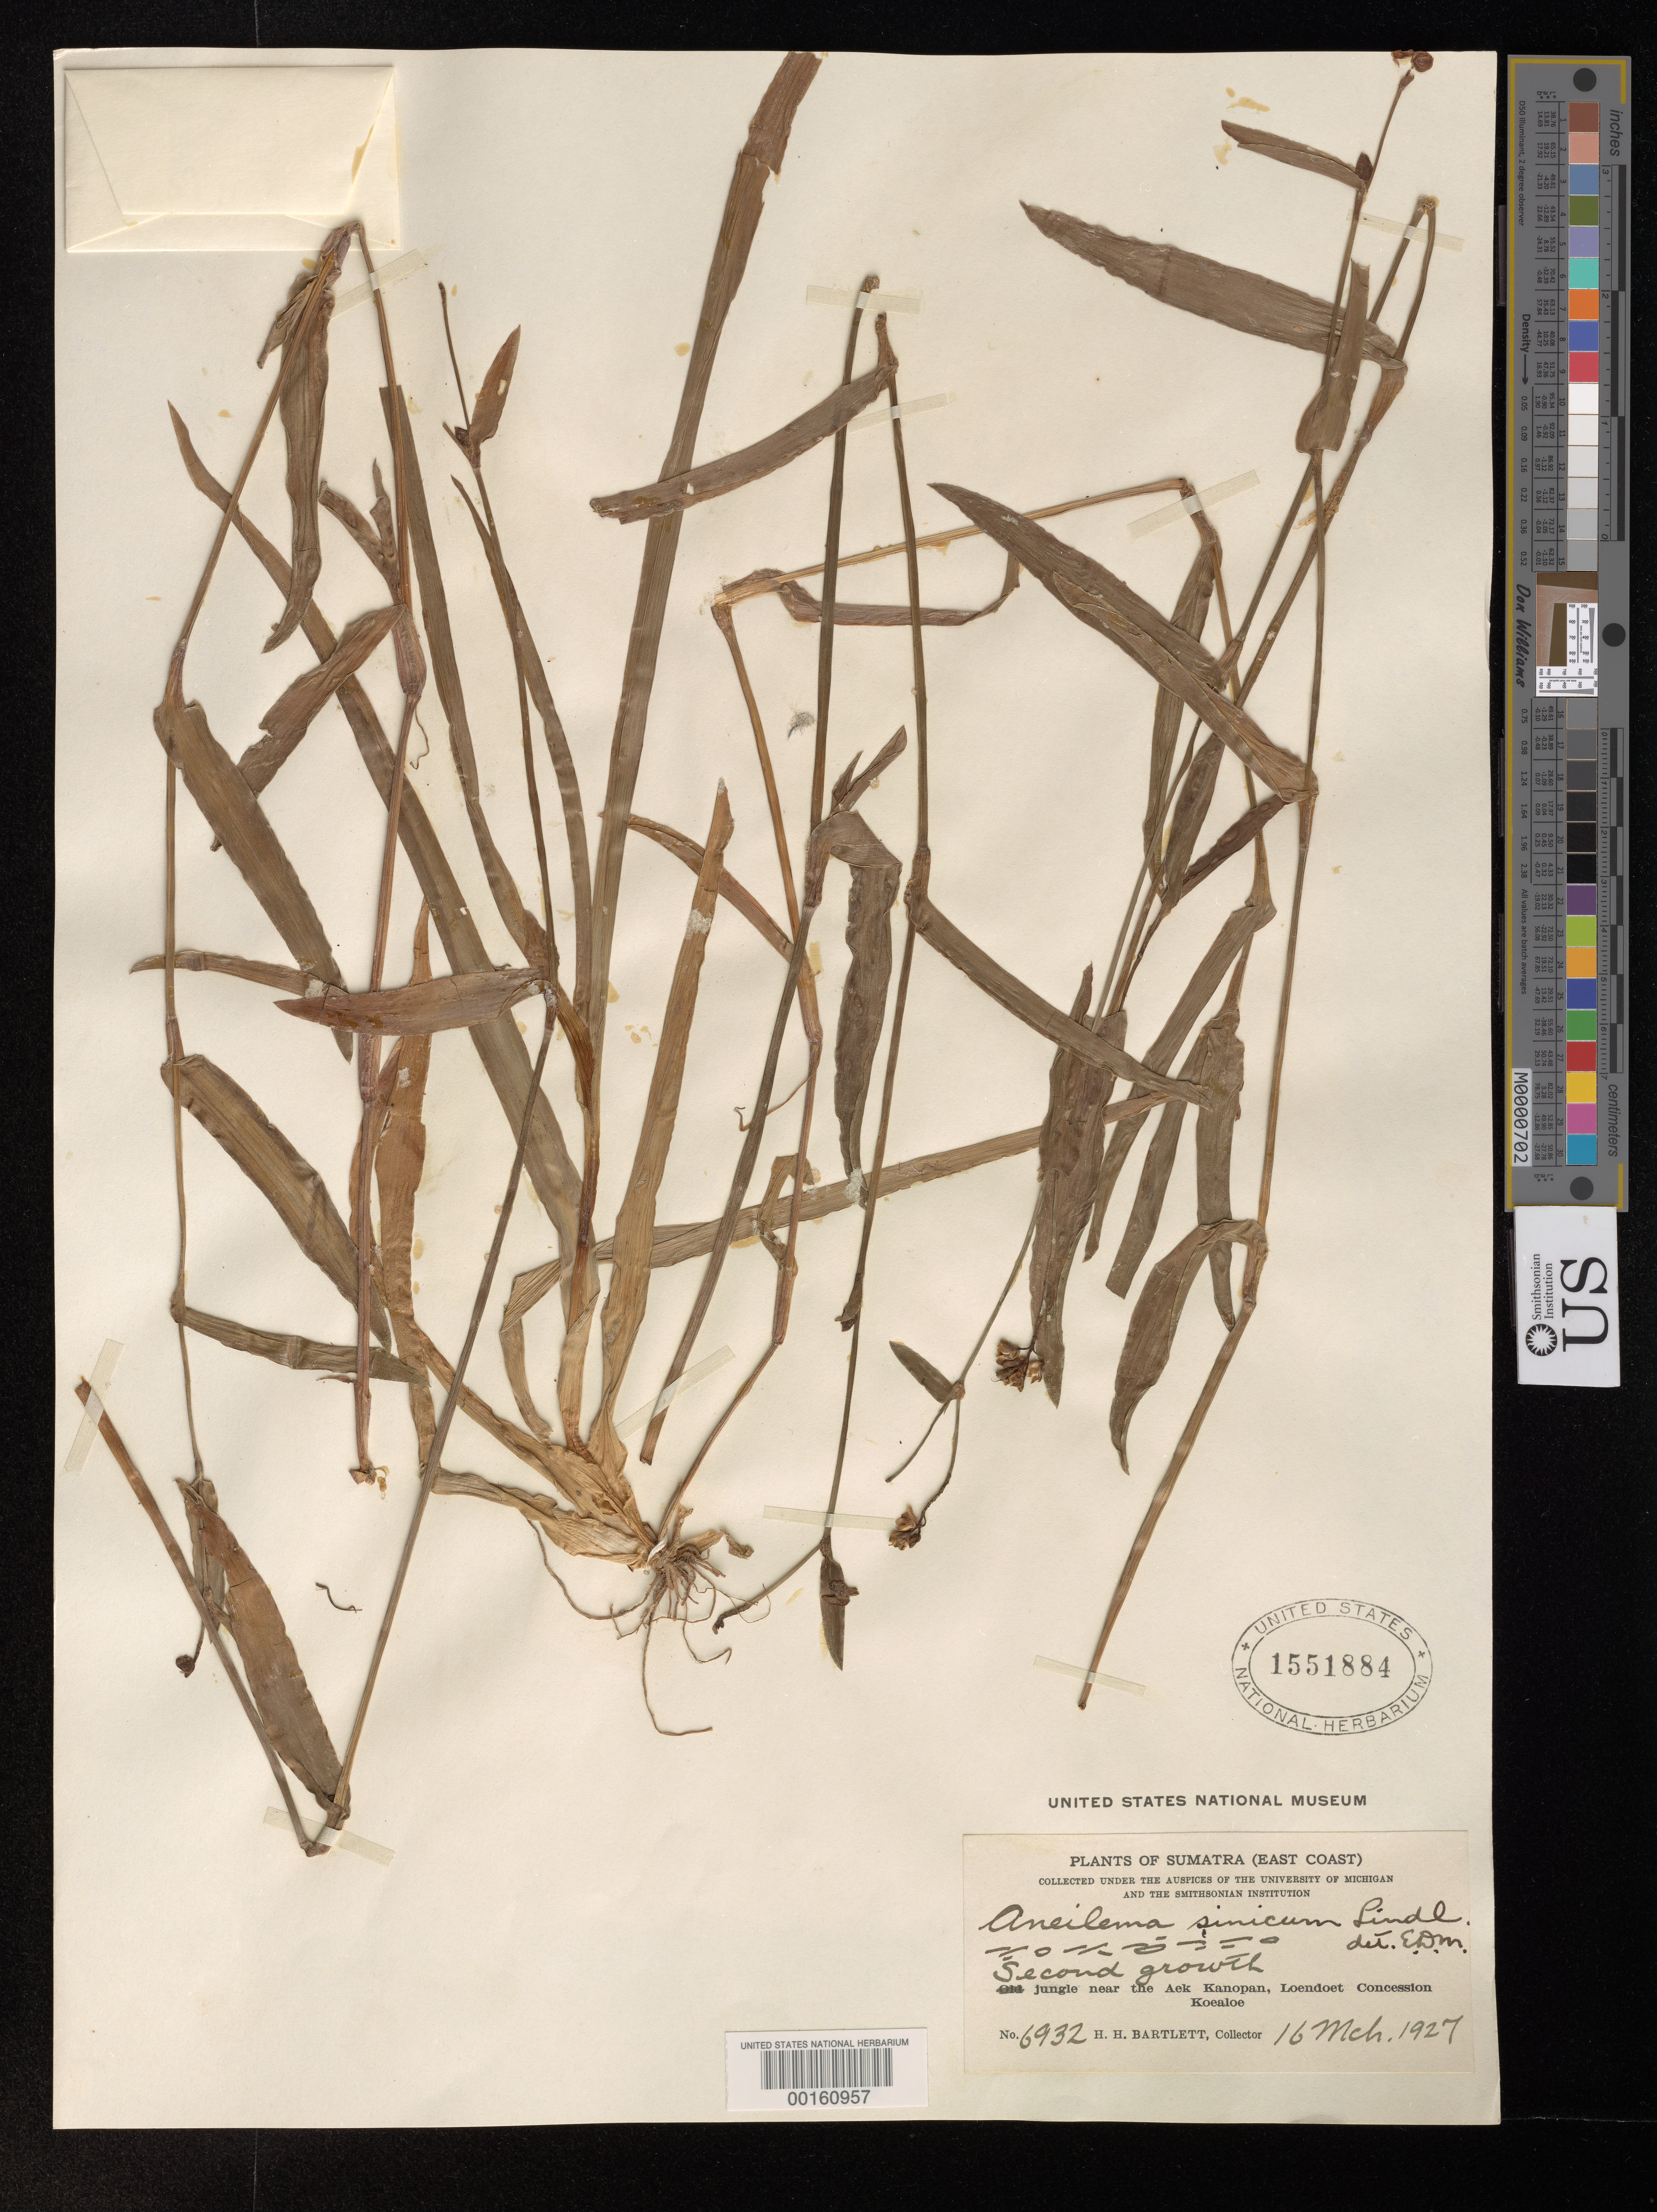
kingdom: Plantae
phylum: Tracheophyta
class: Liliopsida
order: Commelinales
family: Commelinaceae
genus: Murdannia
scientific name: Murdannia simplex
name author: (Vahl) Brenan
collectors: H. H. Bartlett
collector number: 6932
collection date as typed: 16 Mar 1927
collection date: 1927-03-16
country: Indonesia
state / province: Sumatra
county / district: Sumatera Utara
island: Sumatra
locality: Aek Kanopan, Koealoe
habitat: Jungle; second growth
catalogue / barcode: US 1551884